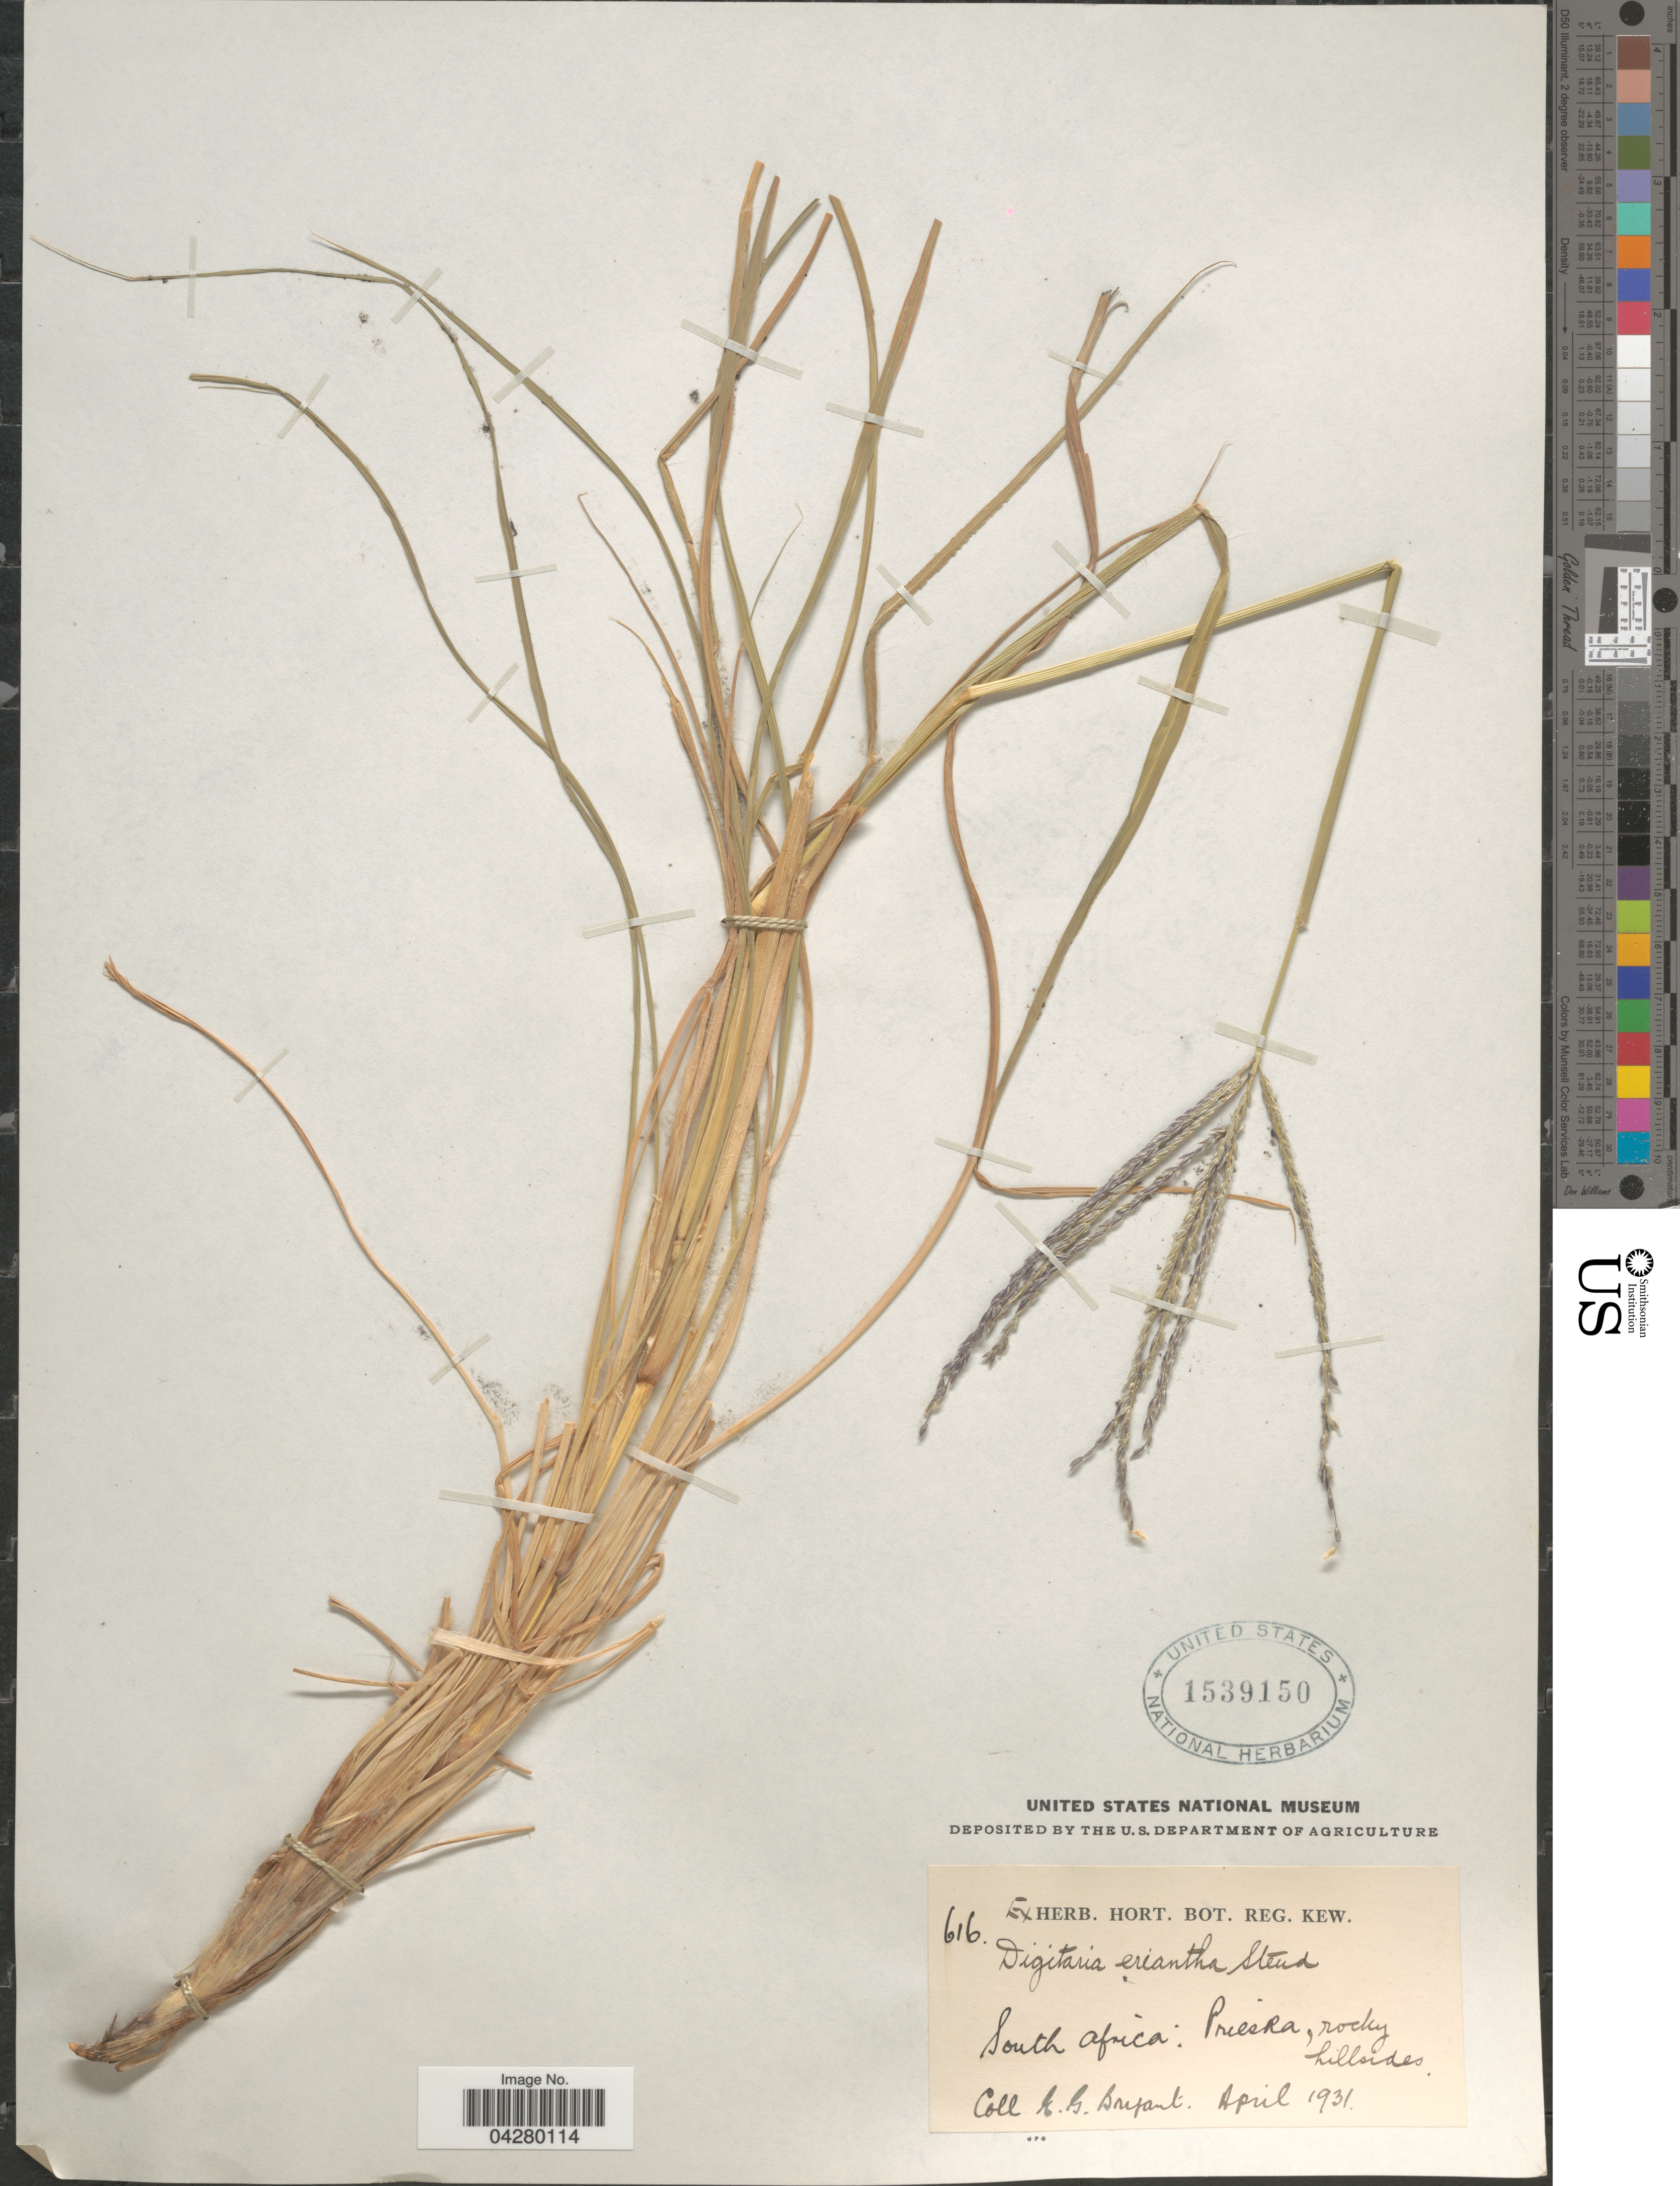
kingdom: Plantae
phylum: Tracheophyta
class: Liliopsida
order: Poales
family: Poaceae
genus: Digitaria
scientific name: Digitaria eriantha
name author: Steud.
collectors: E. Bresant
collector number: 616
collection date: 1931-04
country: South Africa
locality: Prieska, rocky hillsides.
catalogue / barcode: US 1539150